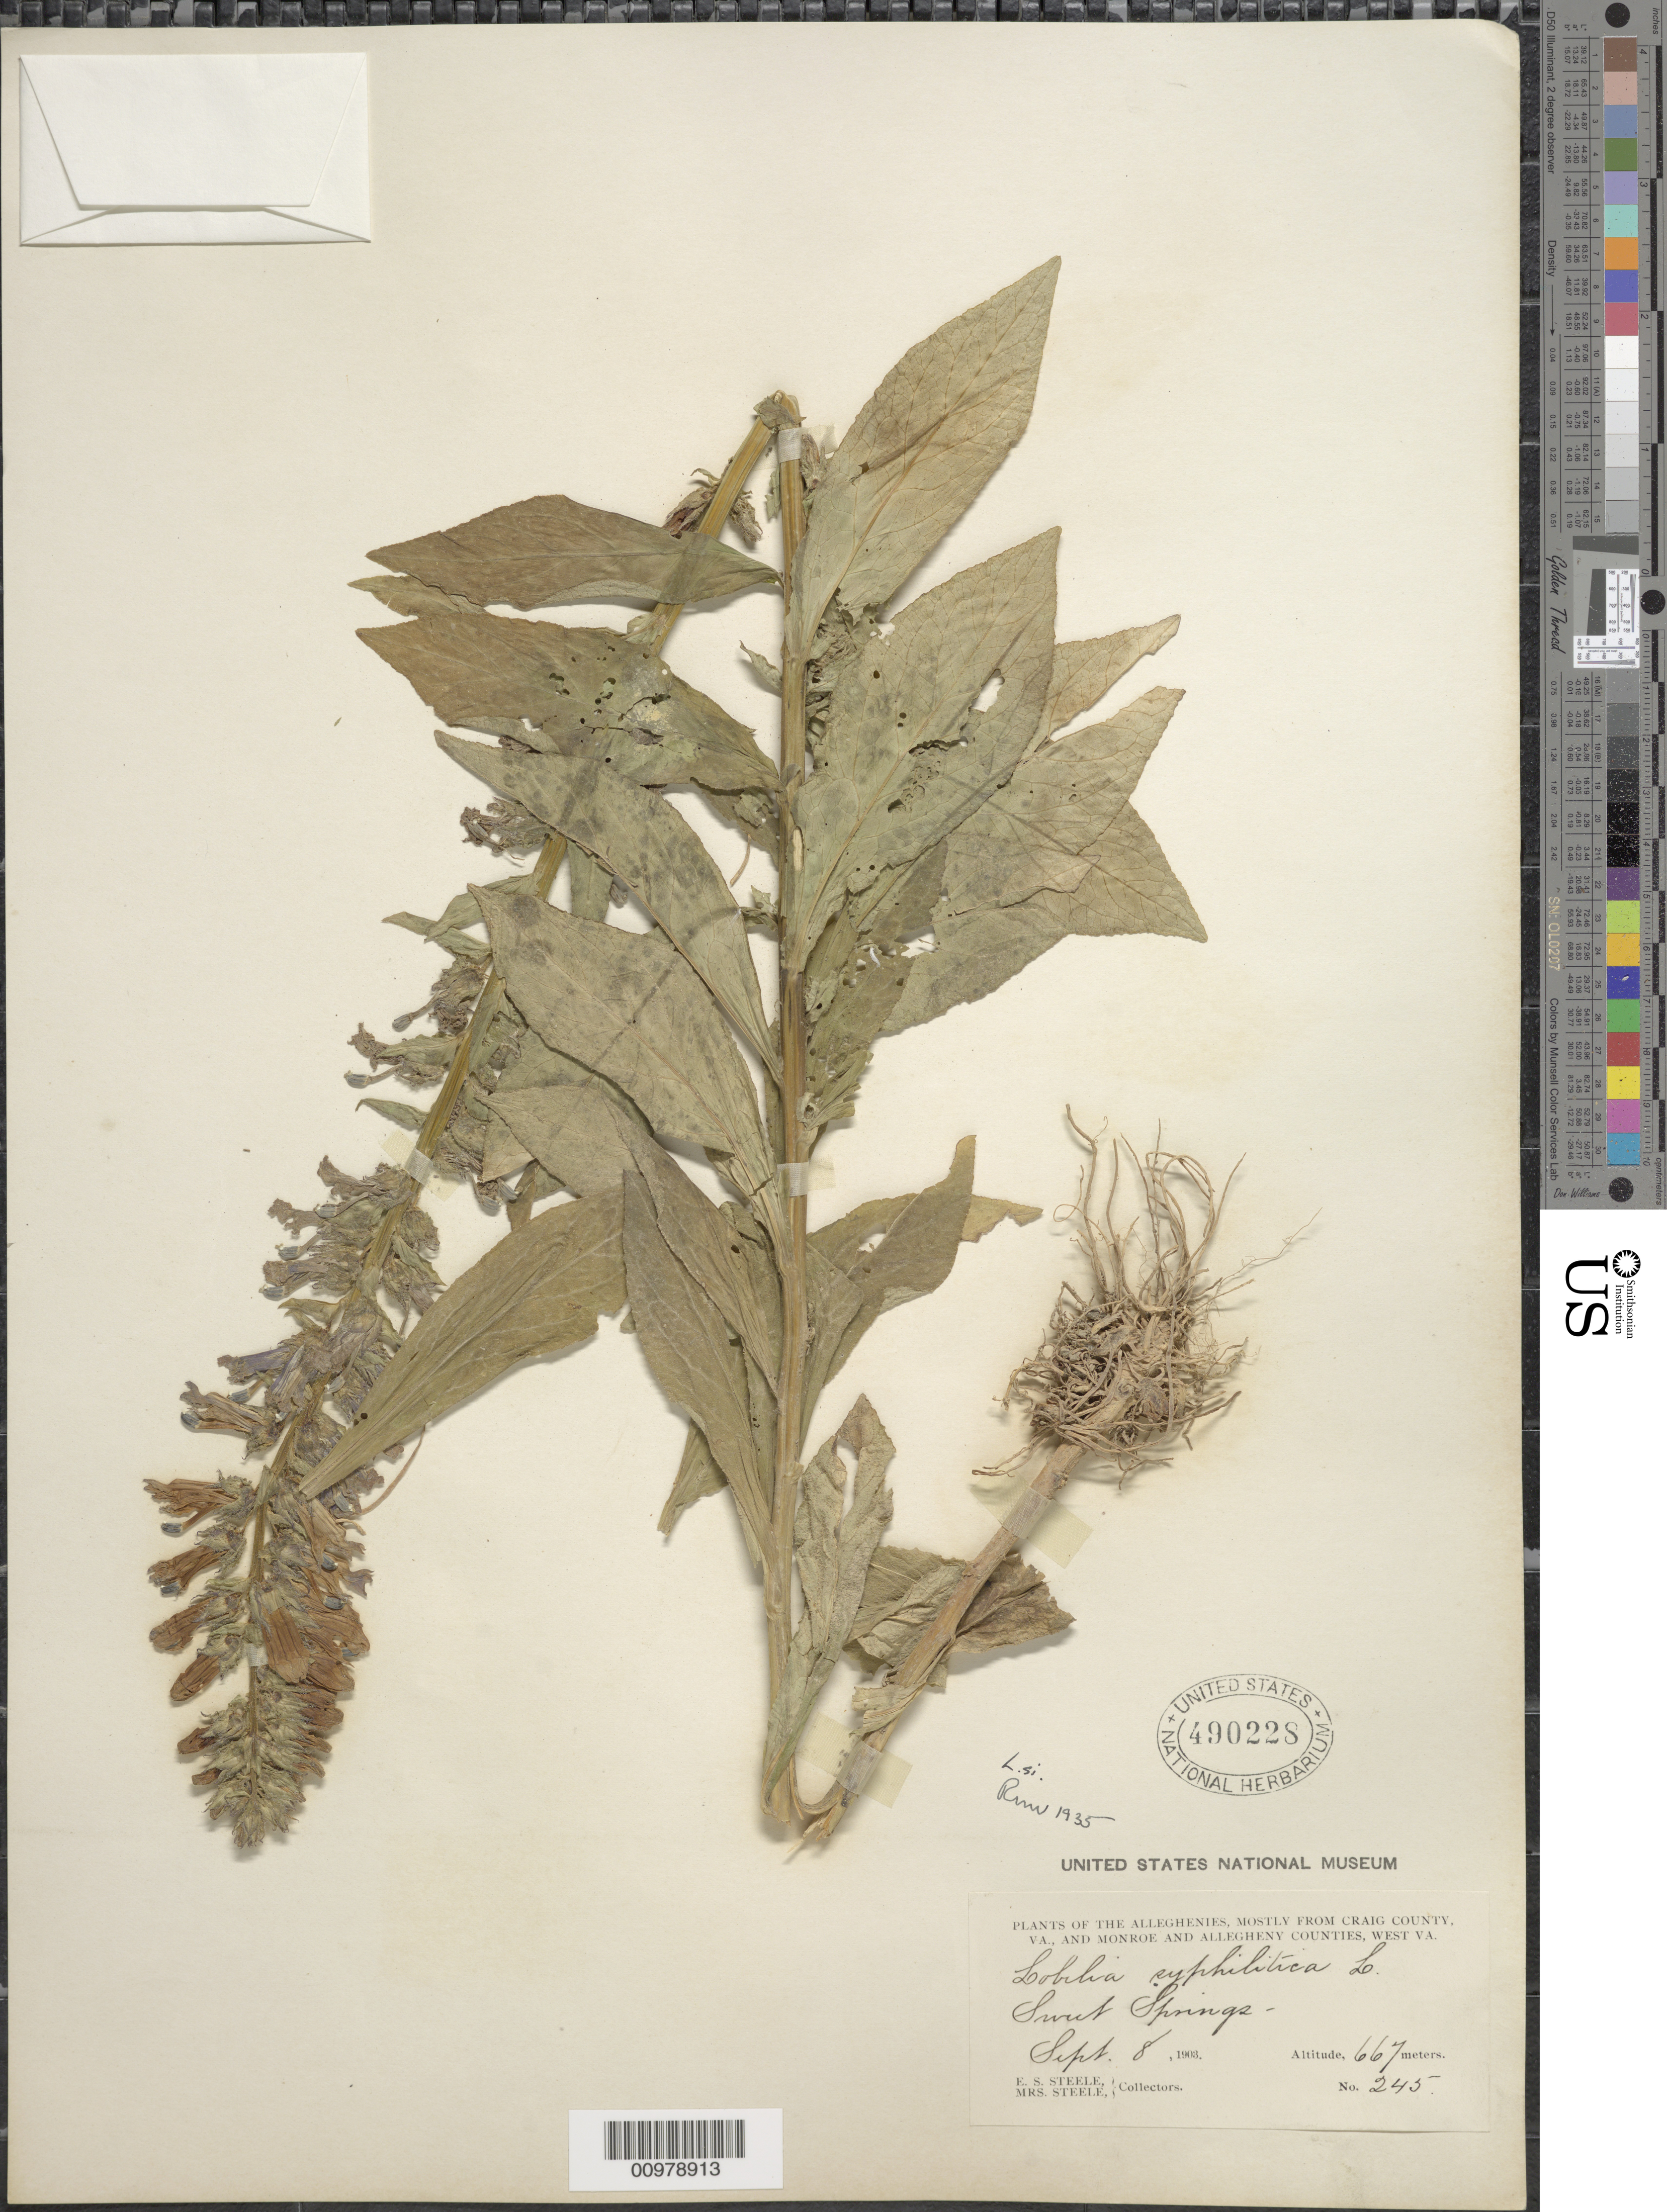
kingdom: Plantae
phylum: Tracheophyta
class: Magnoliopsida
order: Asterales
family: Campanulaceae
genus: Lobelia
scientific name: Lobelia siphilitica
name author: L.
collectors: E. Steele & Mrs. E. S. Steele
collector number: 245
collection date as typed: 8 Sep 1903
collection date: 1903-09-08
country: United States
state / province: West Virginia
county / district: Monroe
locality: Sweet Springs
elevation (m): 700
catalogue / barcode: US 490228